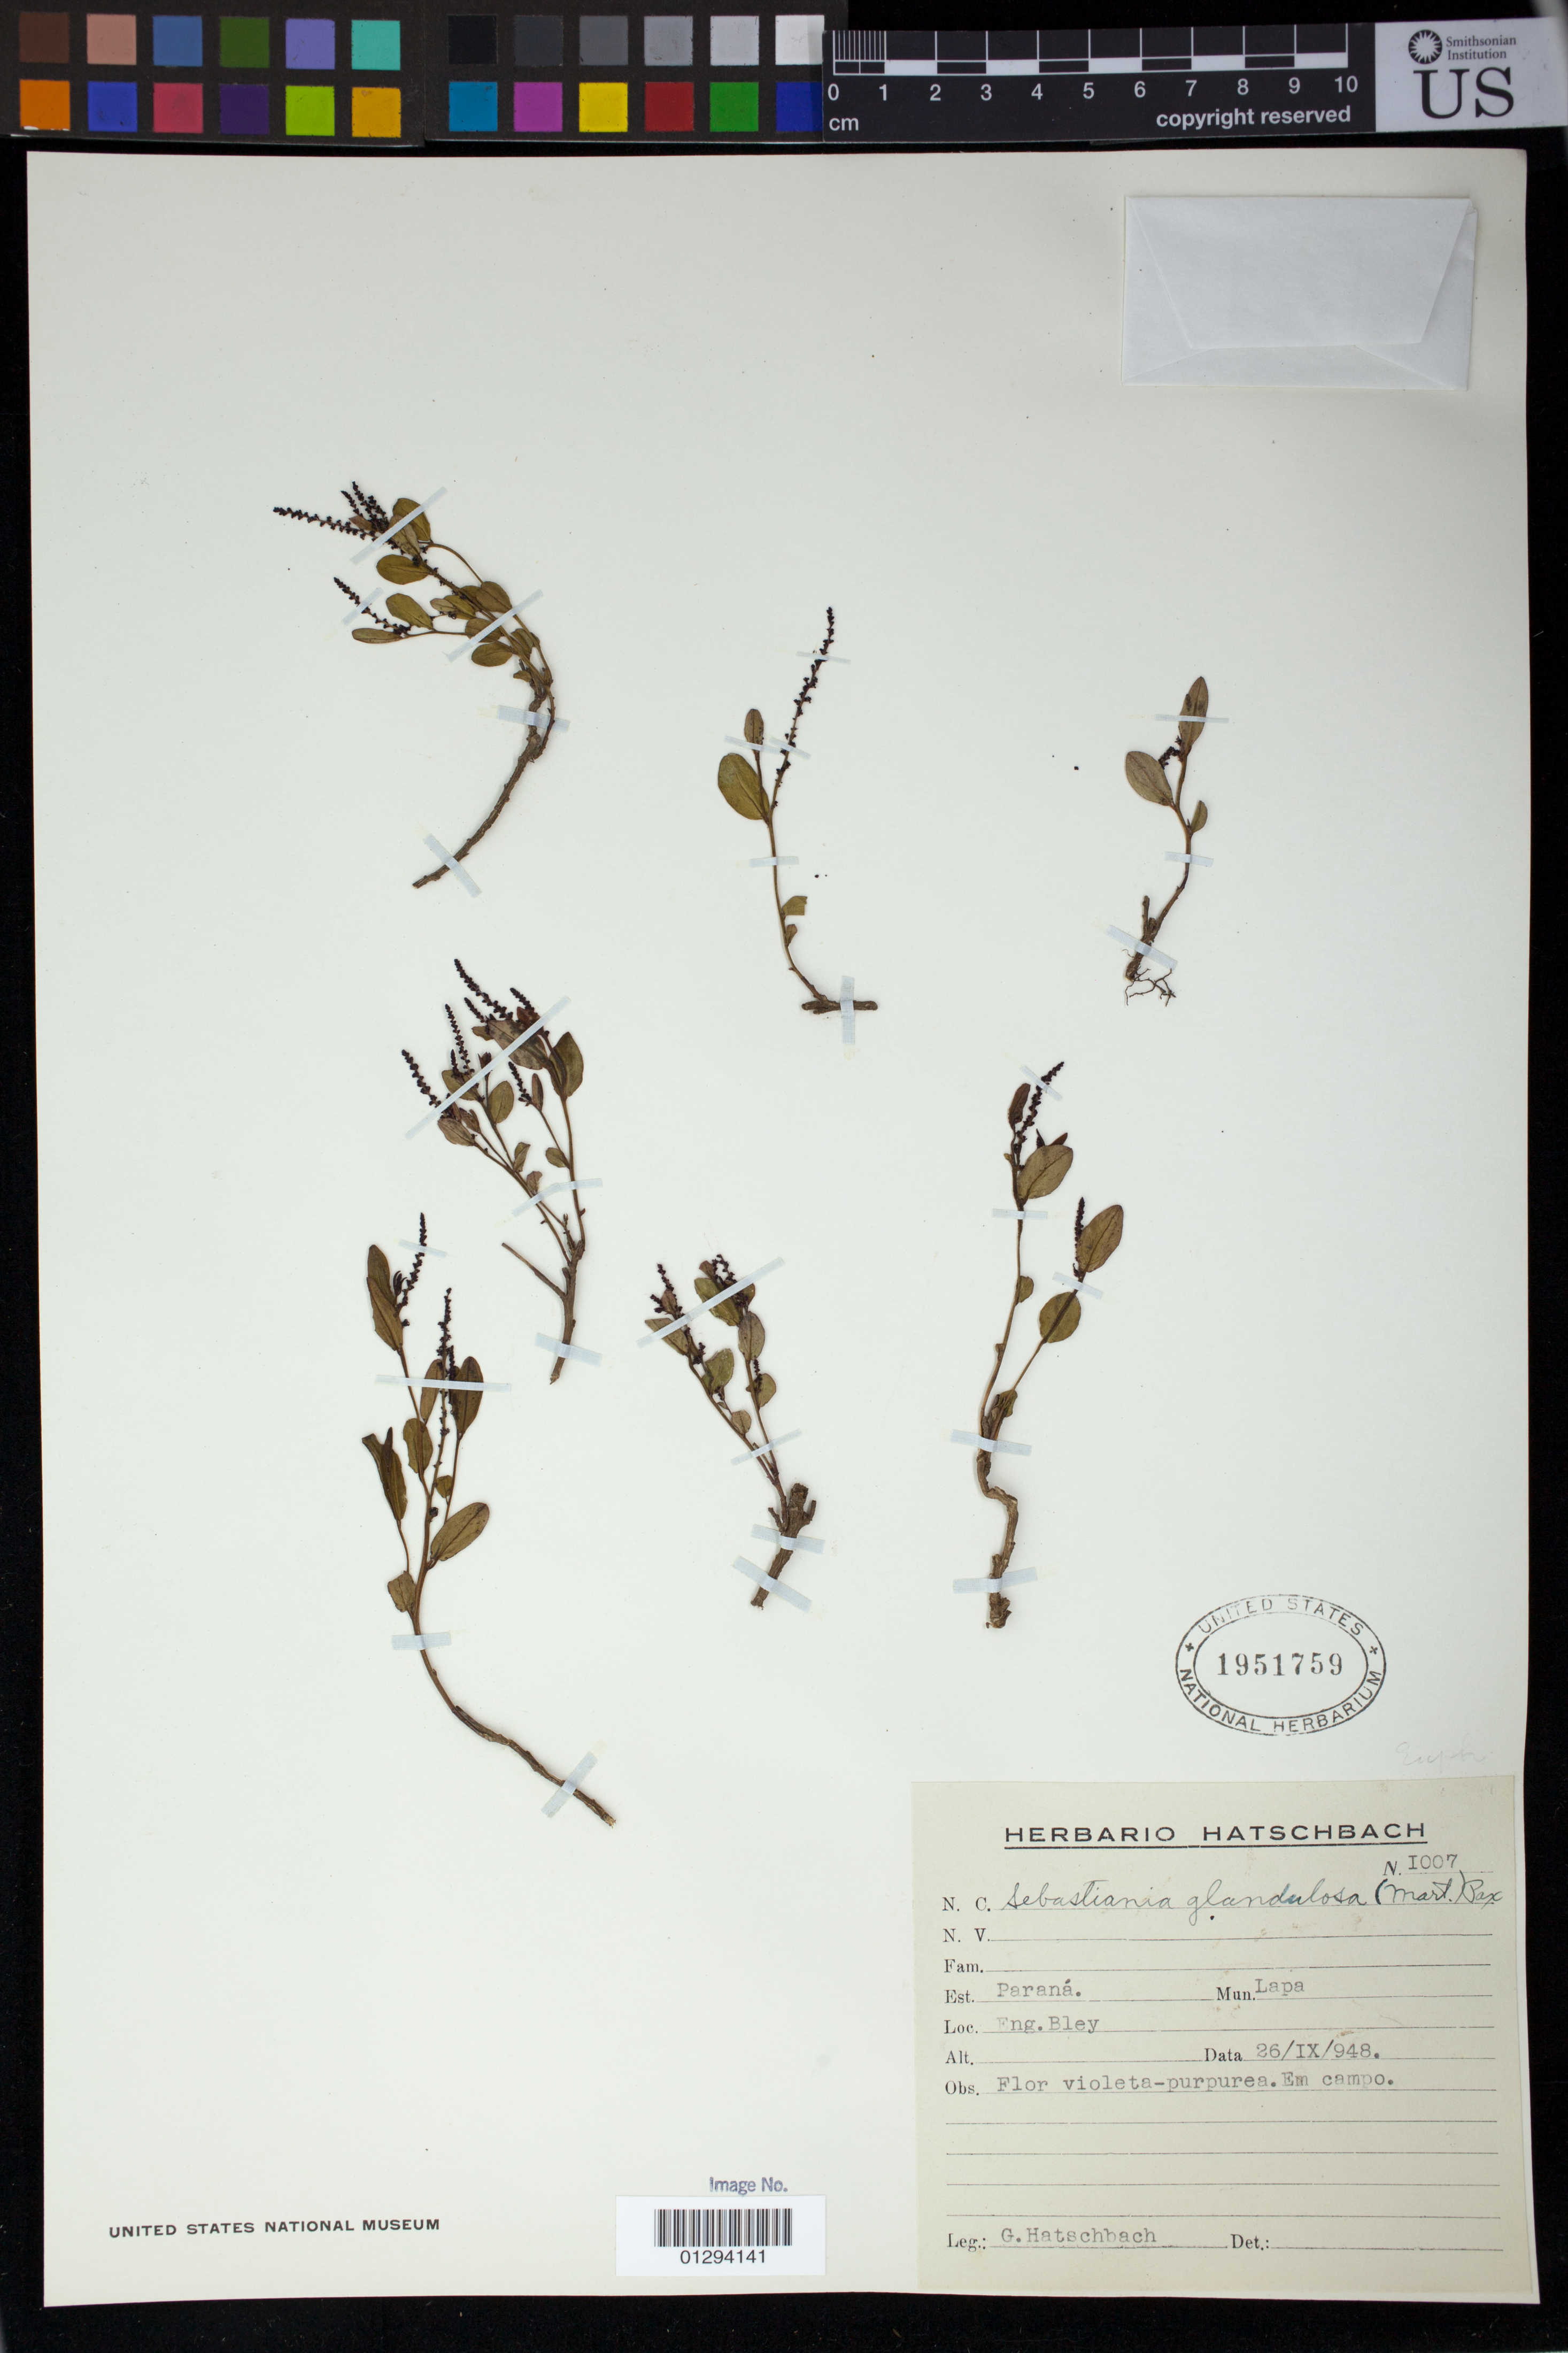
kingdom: Plantae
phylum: Tracheophyta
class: Magnoliopsida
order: Malpighiales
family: Euphorbiaceae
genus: Senefeldera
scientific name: Senefeldera glandulosa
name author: (Sw.) Müll. Arg.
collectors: G. Hatschbach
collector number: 1007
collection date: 1948-09-26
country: Brazil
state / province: Parana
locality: Mun. Lapa,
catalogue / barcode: US 1951759